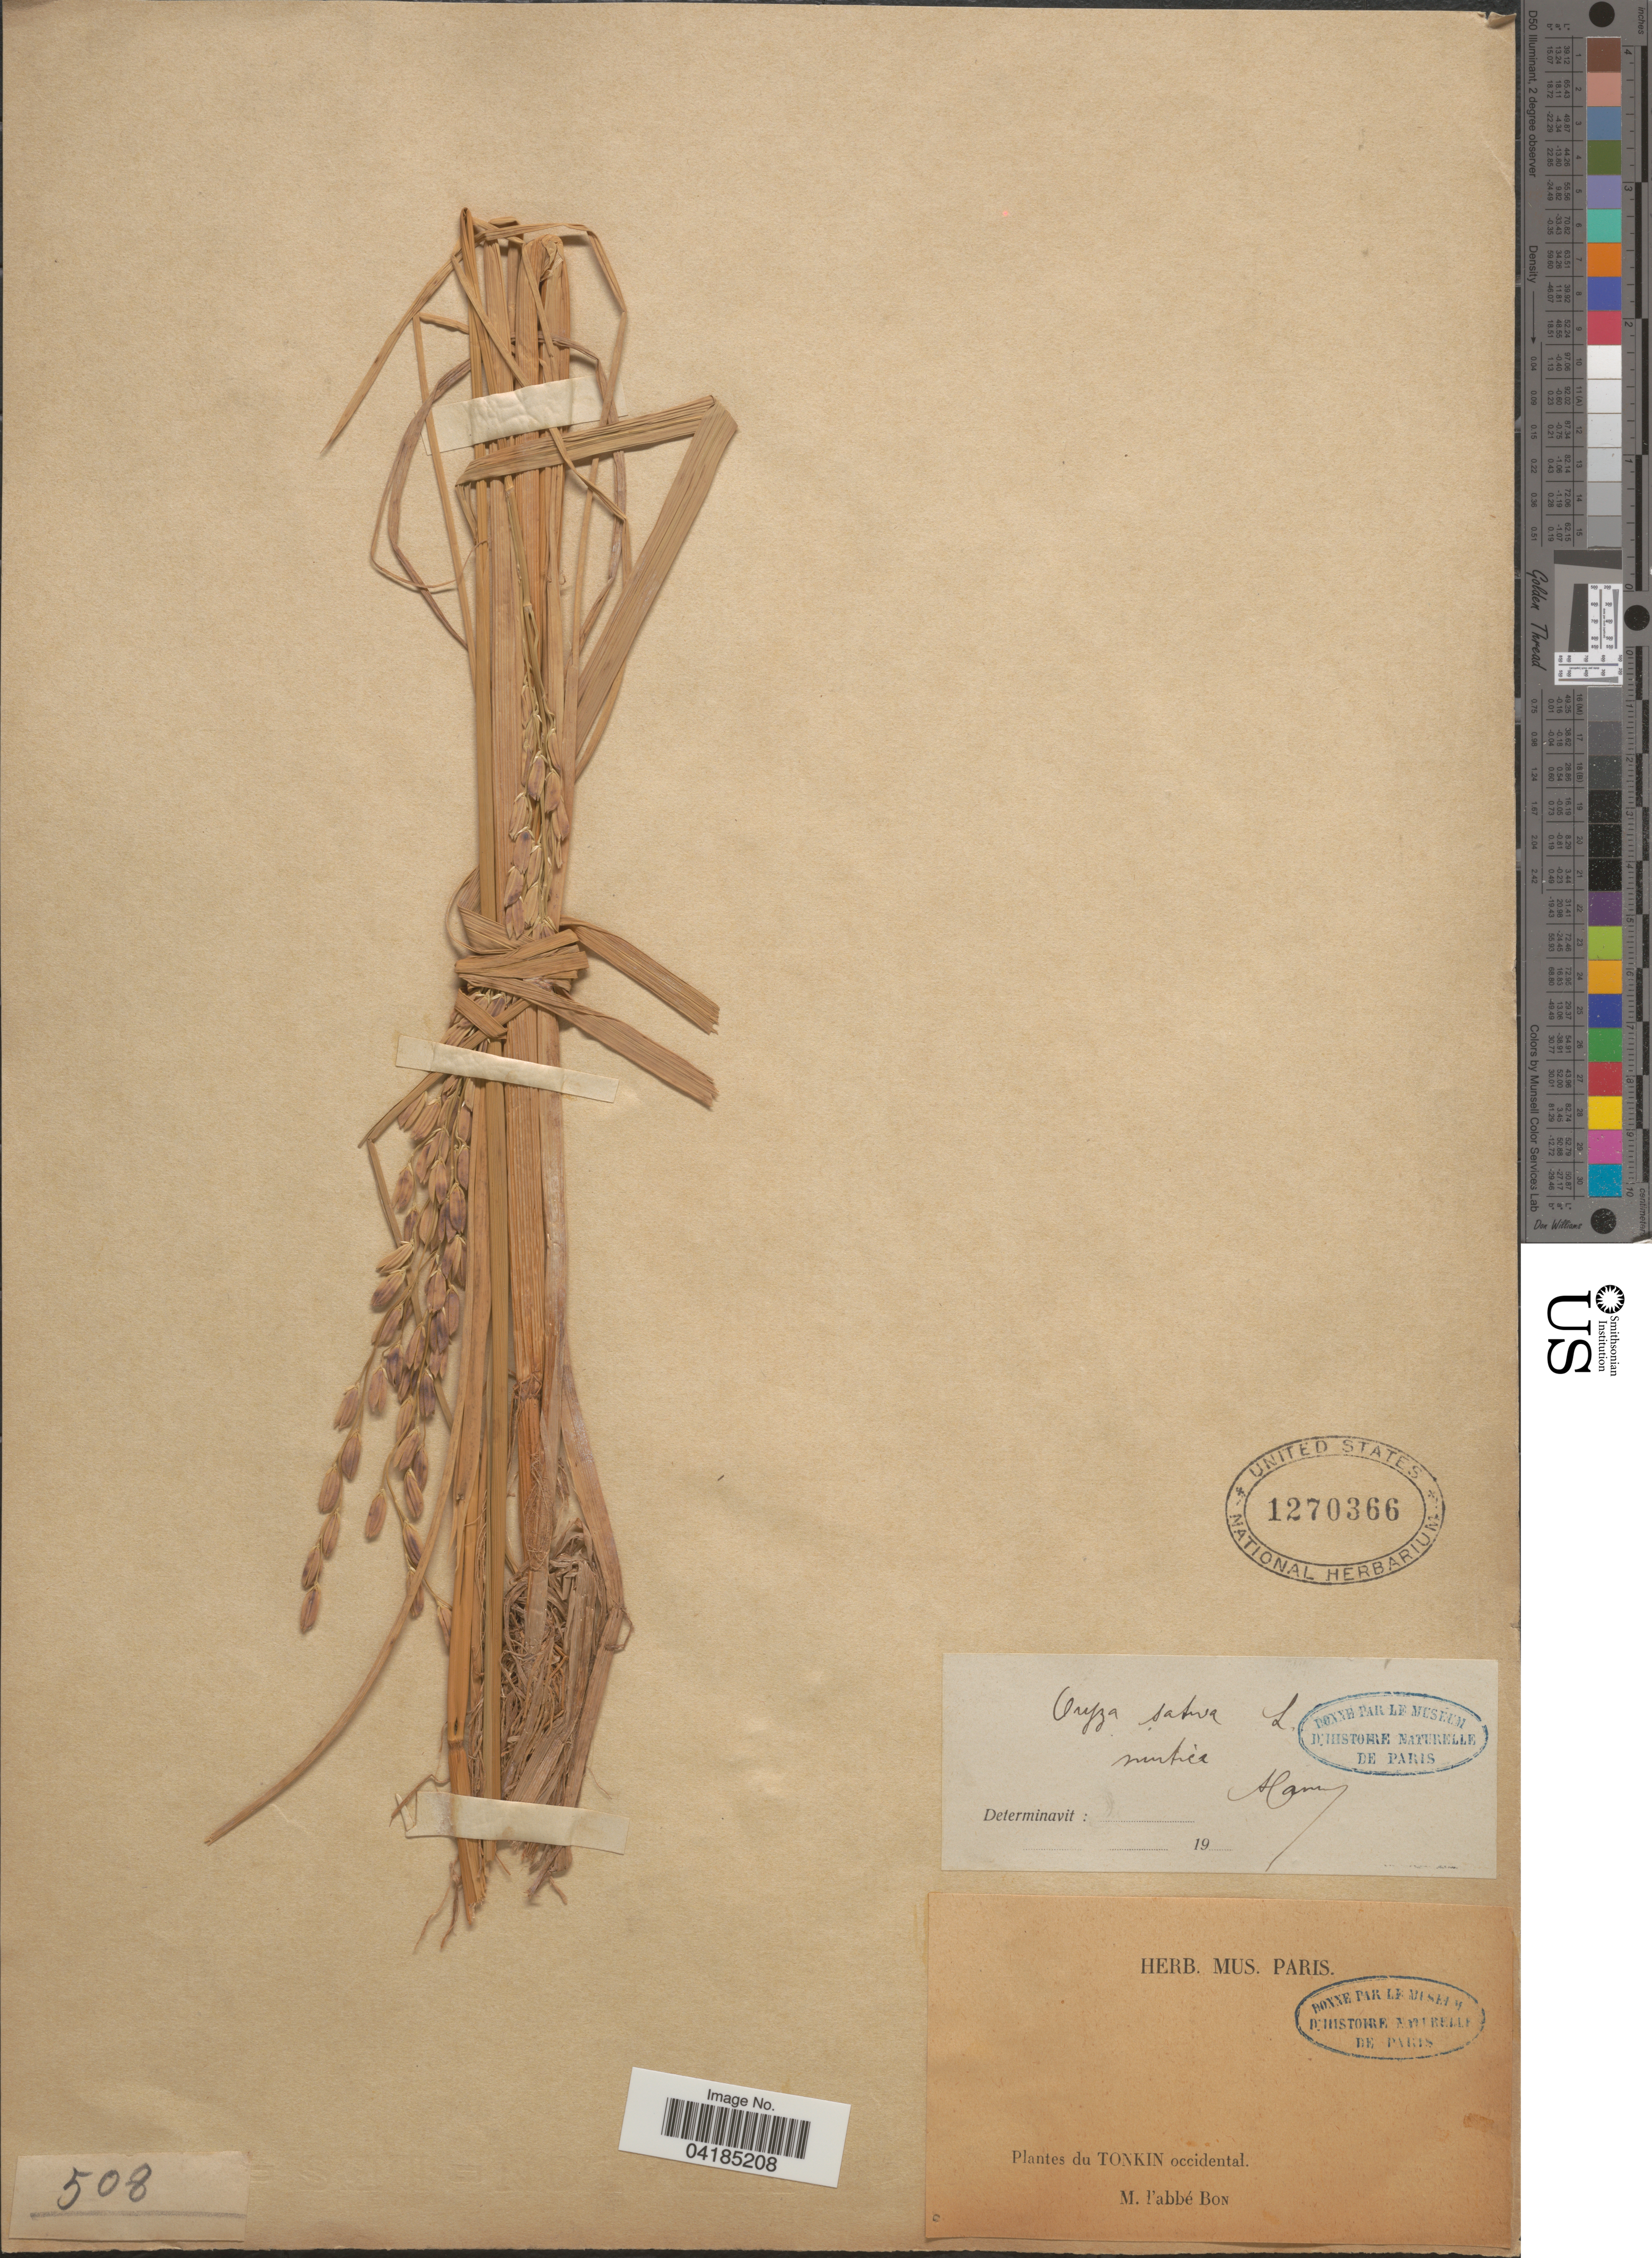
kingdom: Plantae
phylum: Tracheophyta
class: Liliopsida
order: Poales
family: Poaceae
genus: Oryza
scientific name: Oryza sativa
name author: L.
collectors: H. F. Bon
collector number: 508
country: Vietnam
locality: Tonkin occidental.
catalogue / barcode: US 1270366